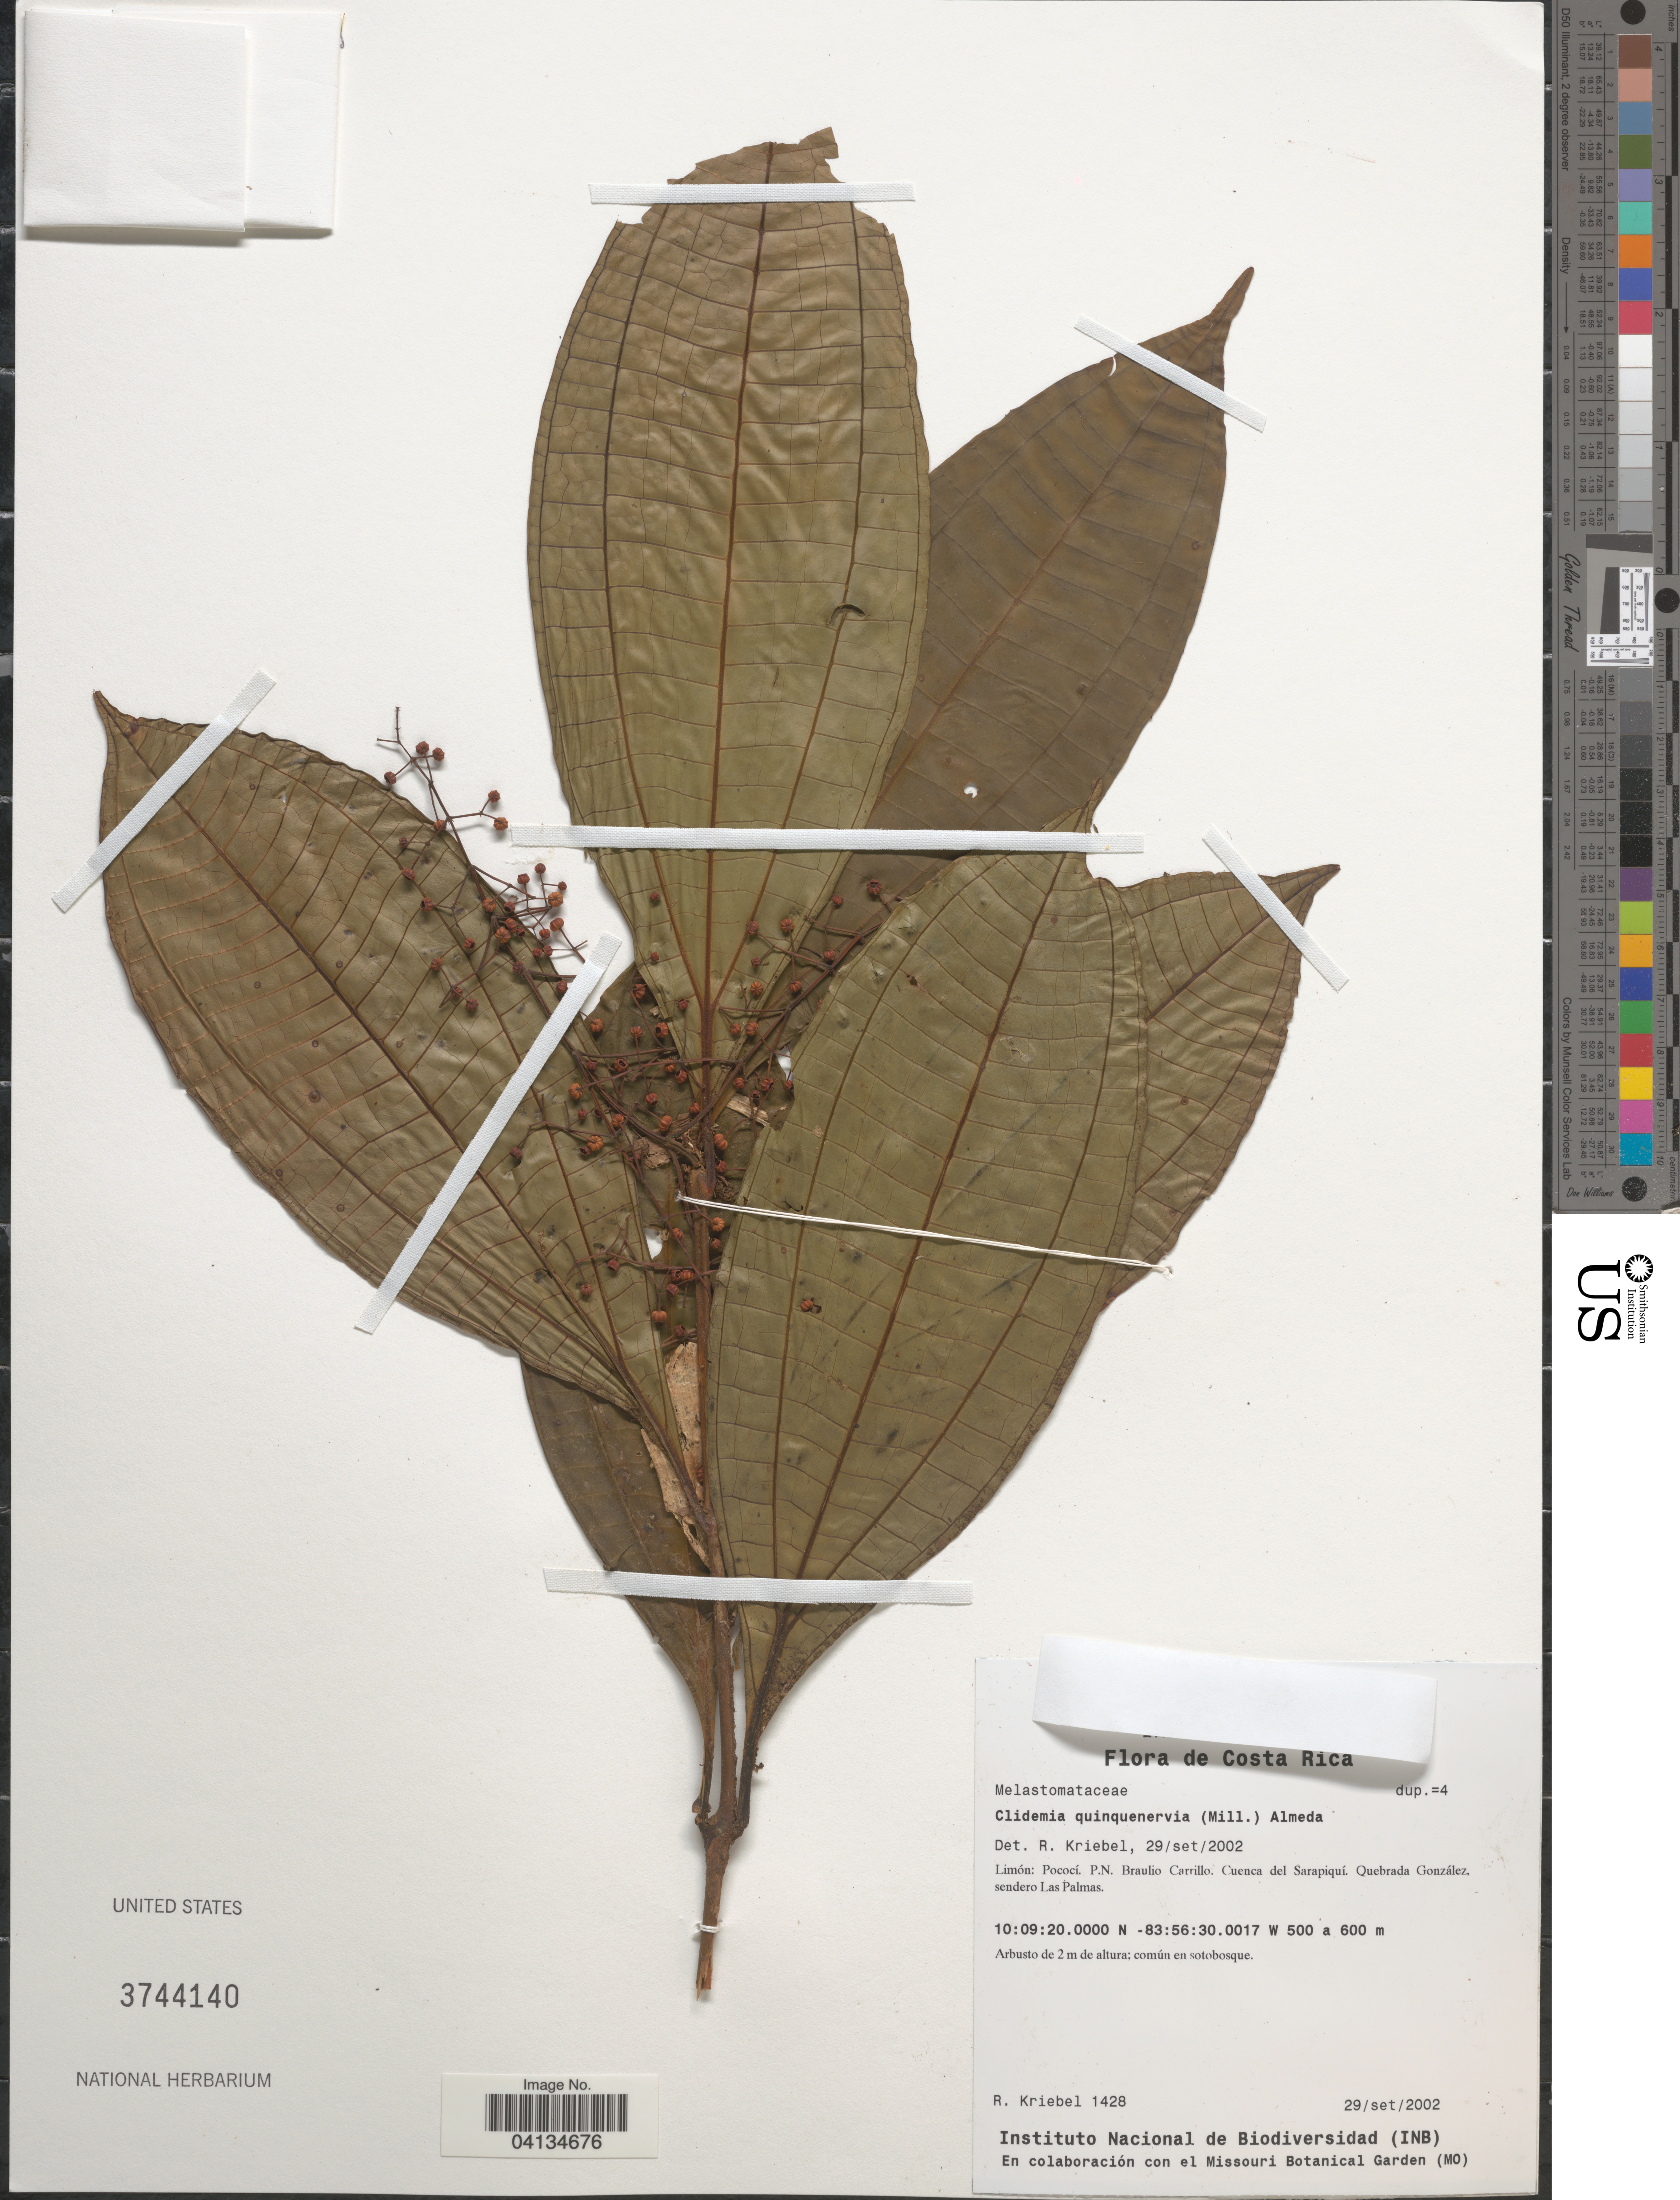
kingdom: Plantae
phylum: Tracheophyta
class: Magnoliopsida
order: Myrtales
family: Melastomataceae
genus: Clidemia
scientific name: Clidemia quinquenervia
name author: (Mill.) Almeda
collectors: R. Kriebel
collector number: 1428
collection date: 2002-09-29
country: Costa Rica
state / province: Limón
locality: Pococí. P.N. Braulio Carrillo. Cuenca del Sarapiquí. Quebrada González, sendero Las Palmas.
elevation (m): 500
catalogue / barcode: US 3744140